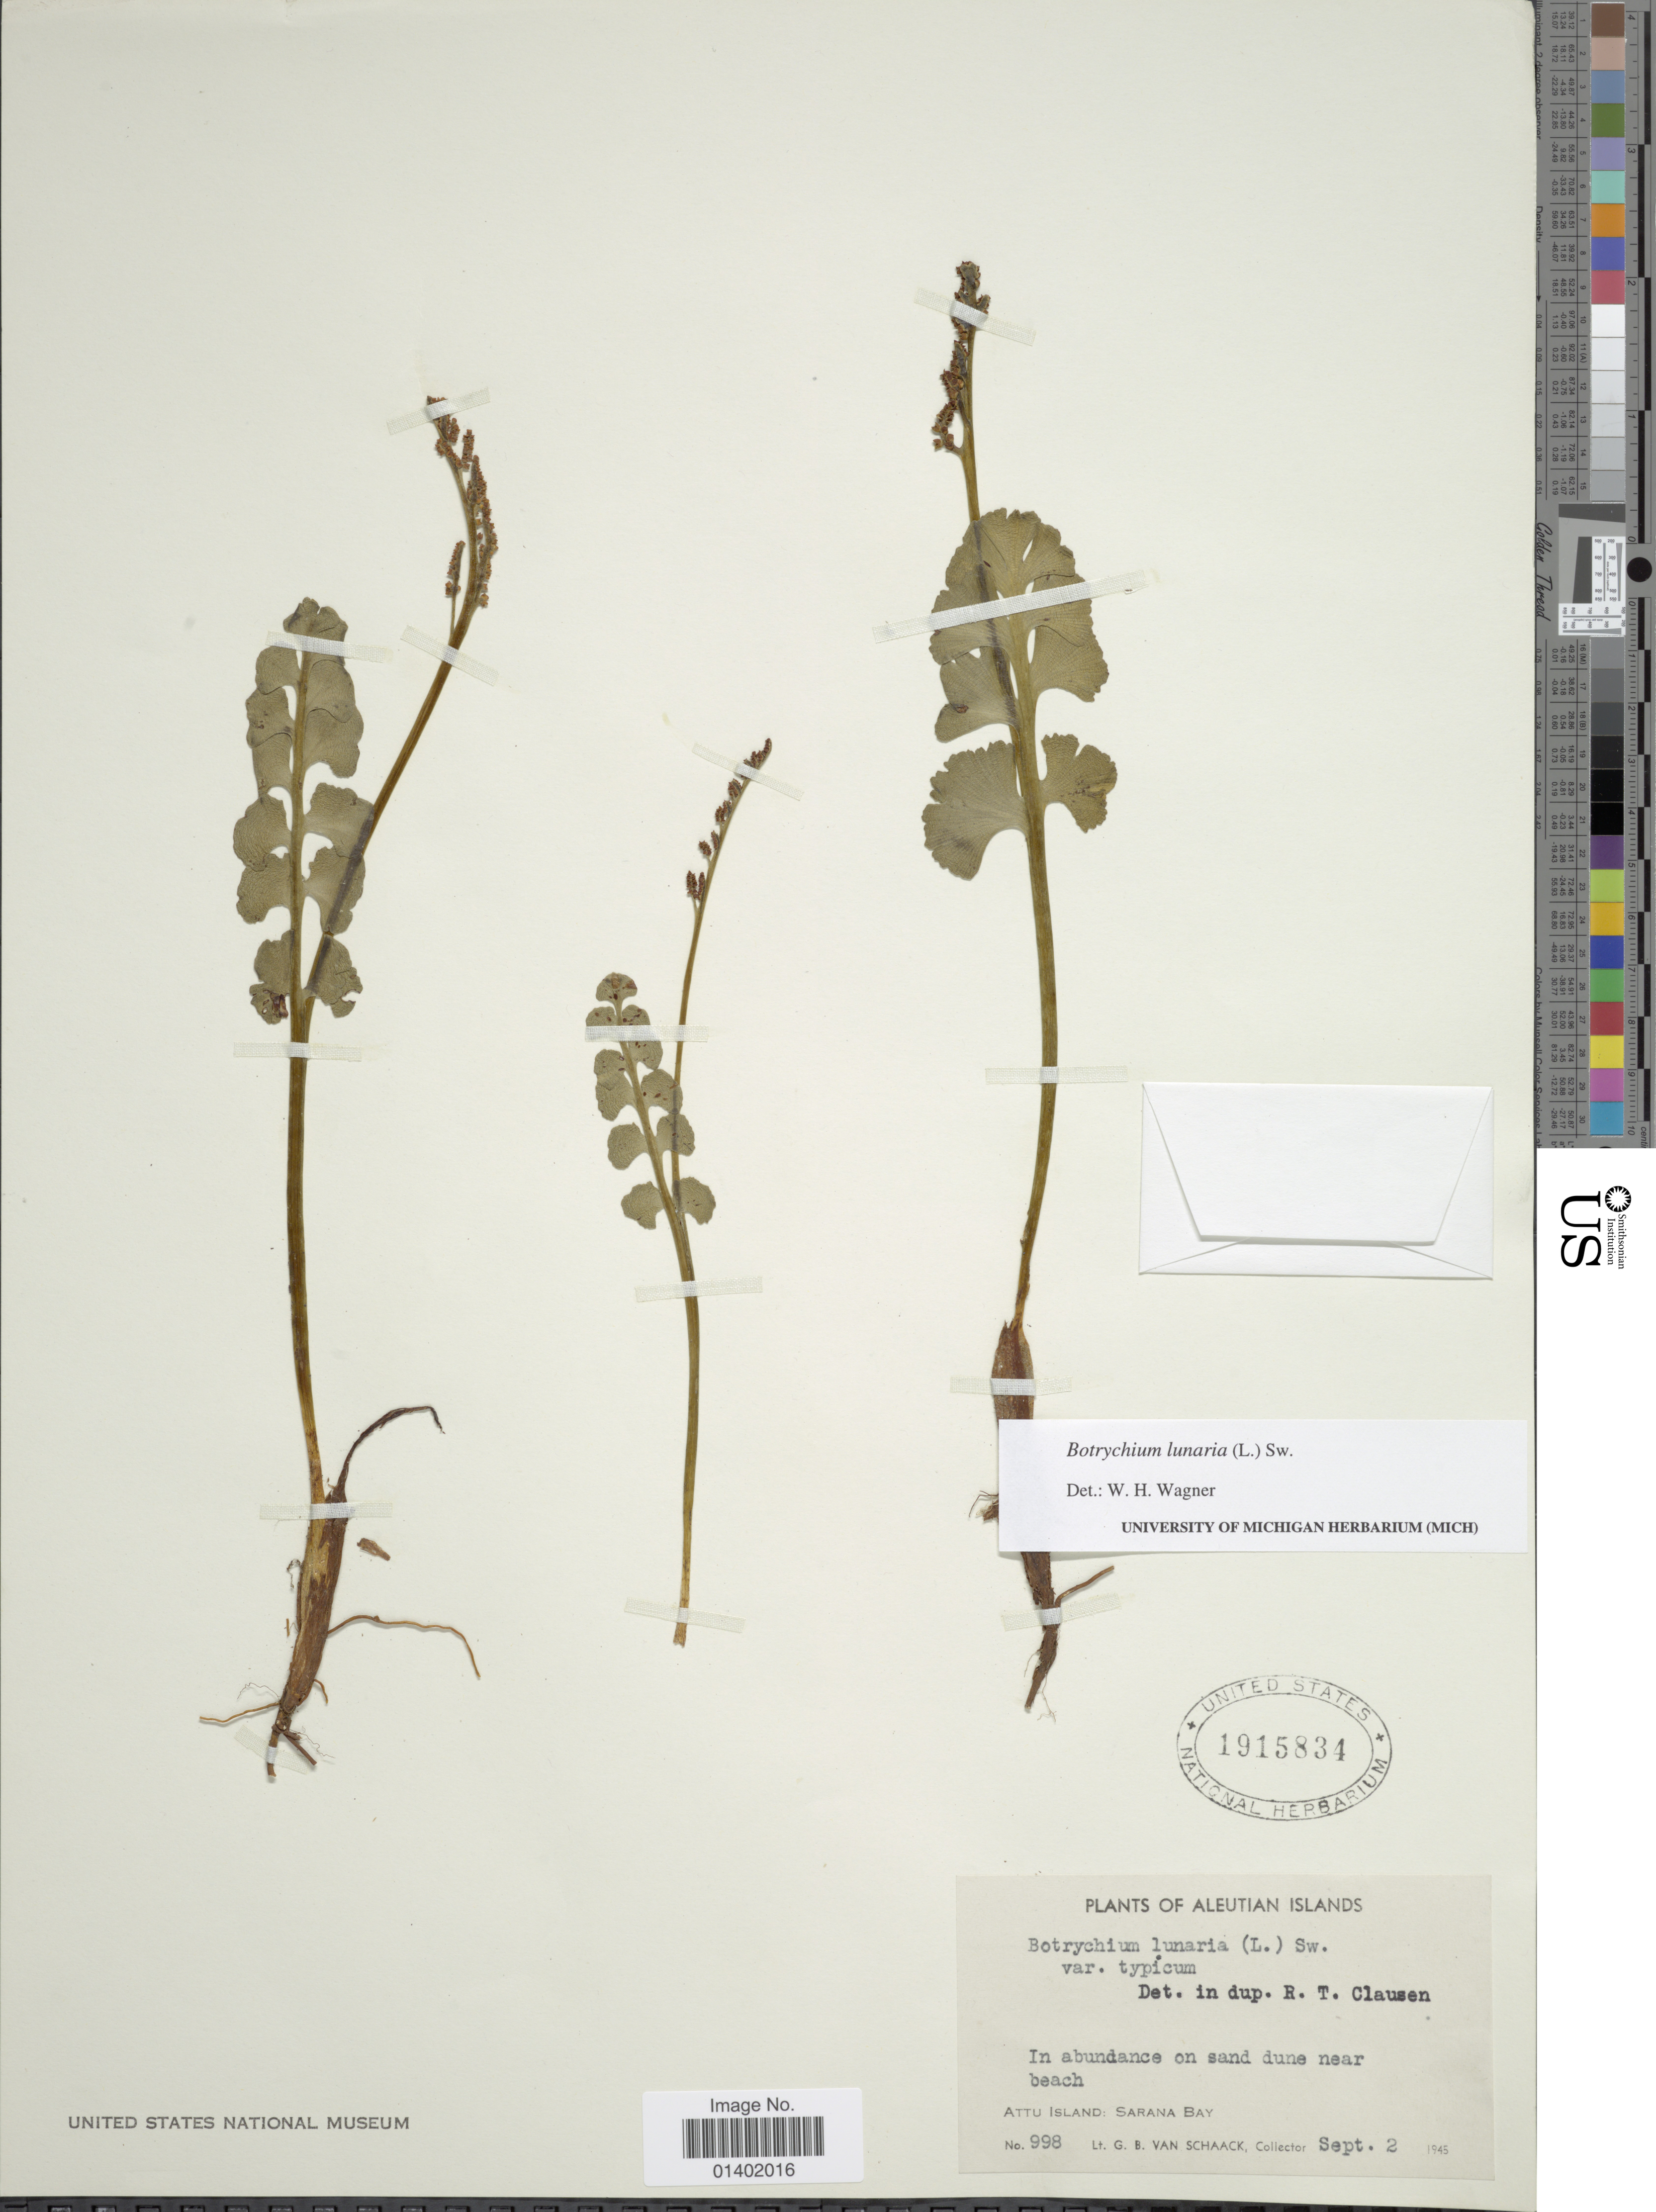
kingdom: Plantae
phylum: Tracheophyta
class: Polypodiopsida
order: Ophioglossales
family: Ophioglossaceae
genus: Botrychium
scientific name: Botrychium lunaria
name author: (L.) Sw.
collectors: G. Van Schaack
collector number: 998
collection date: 1945-09-02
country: United States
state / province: Alaska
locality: Plants of Aleutian Island, Attu Island; Sarana Bay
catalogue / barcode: US 1915834